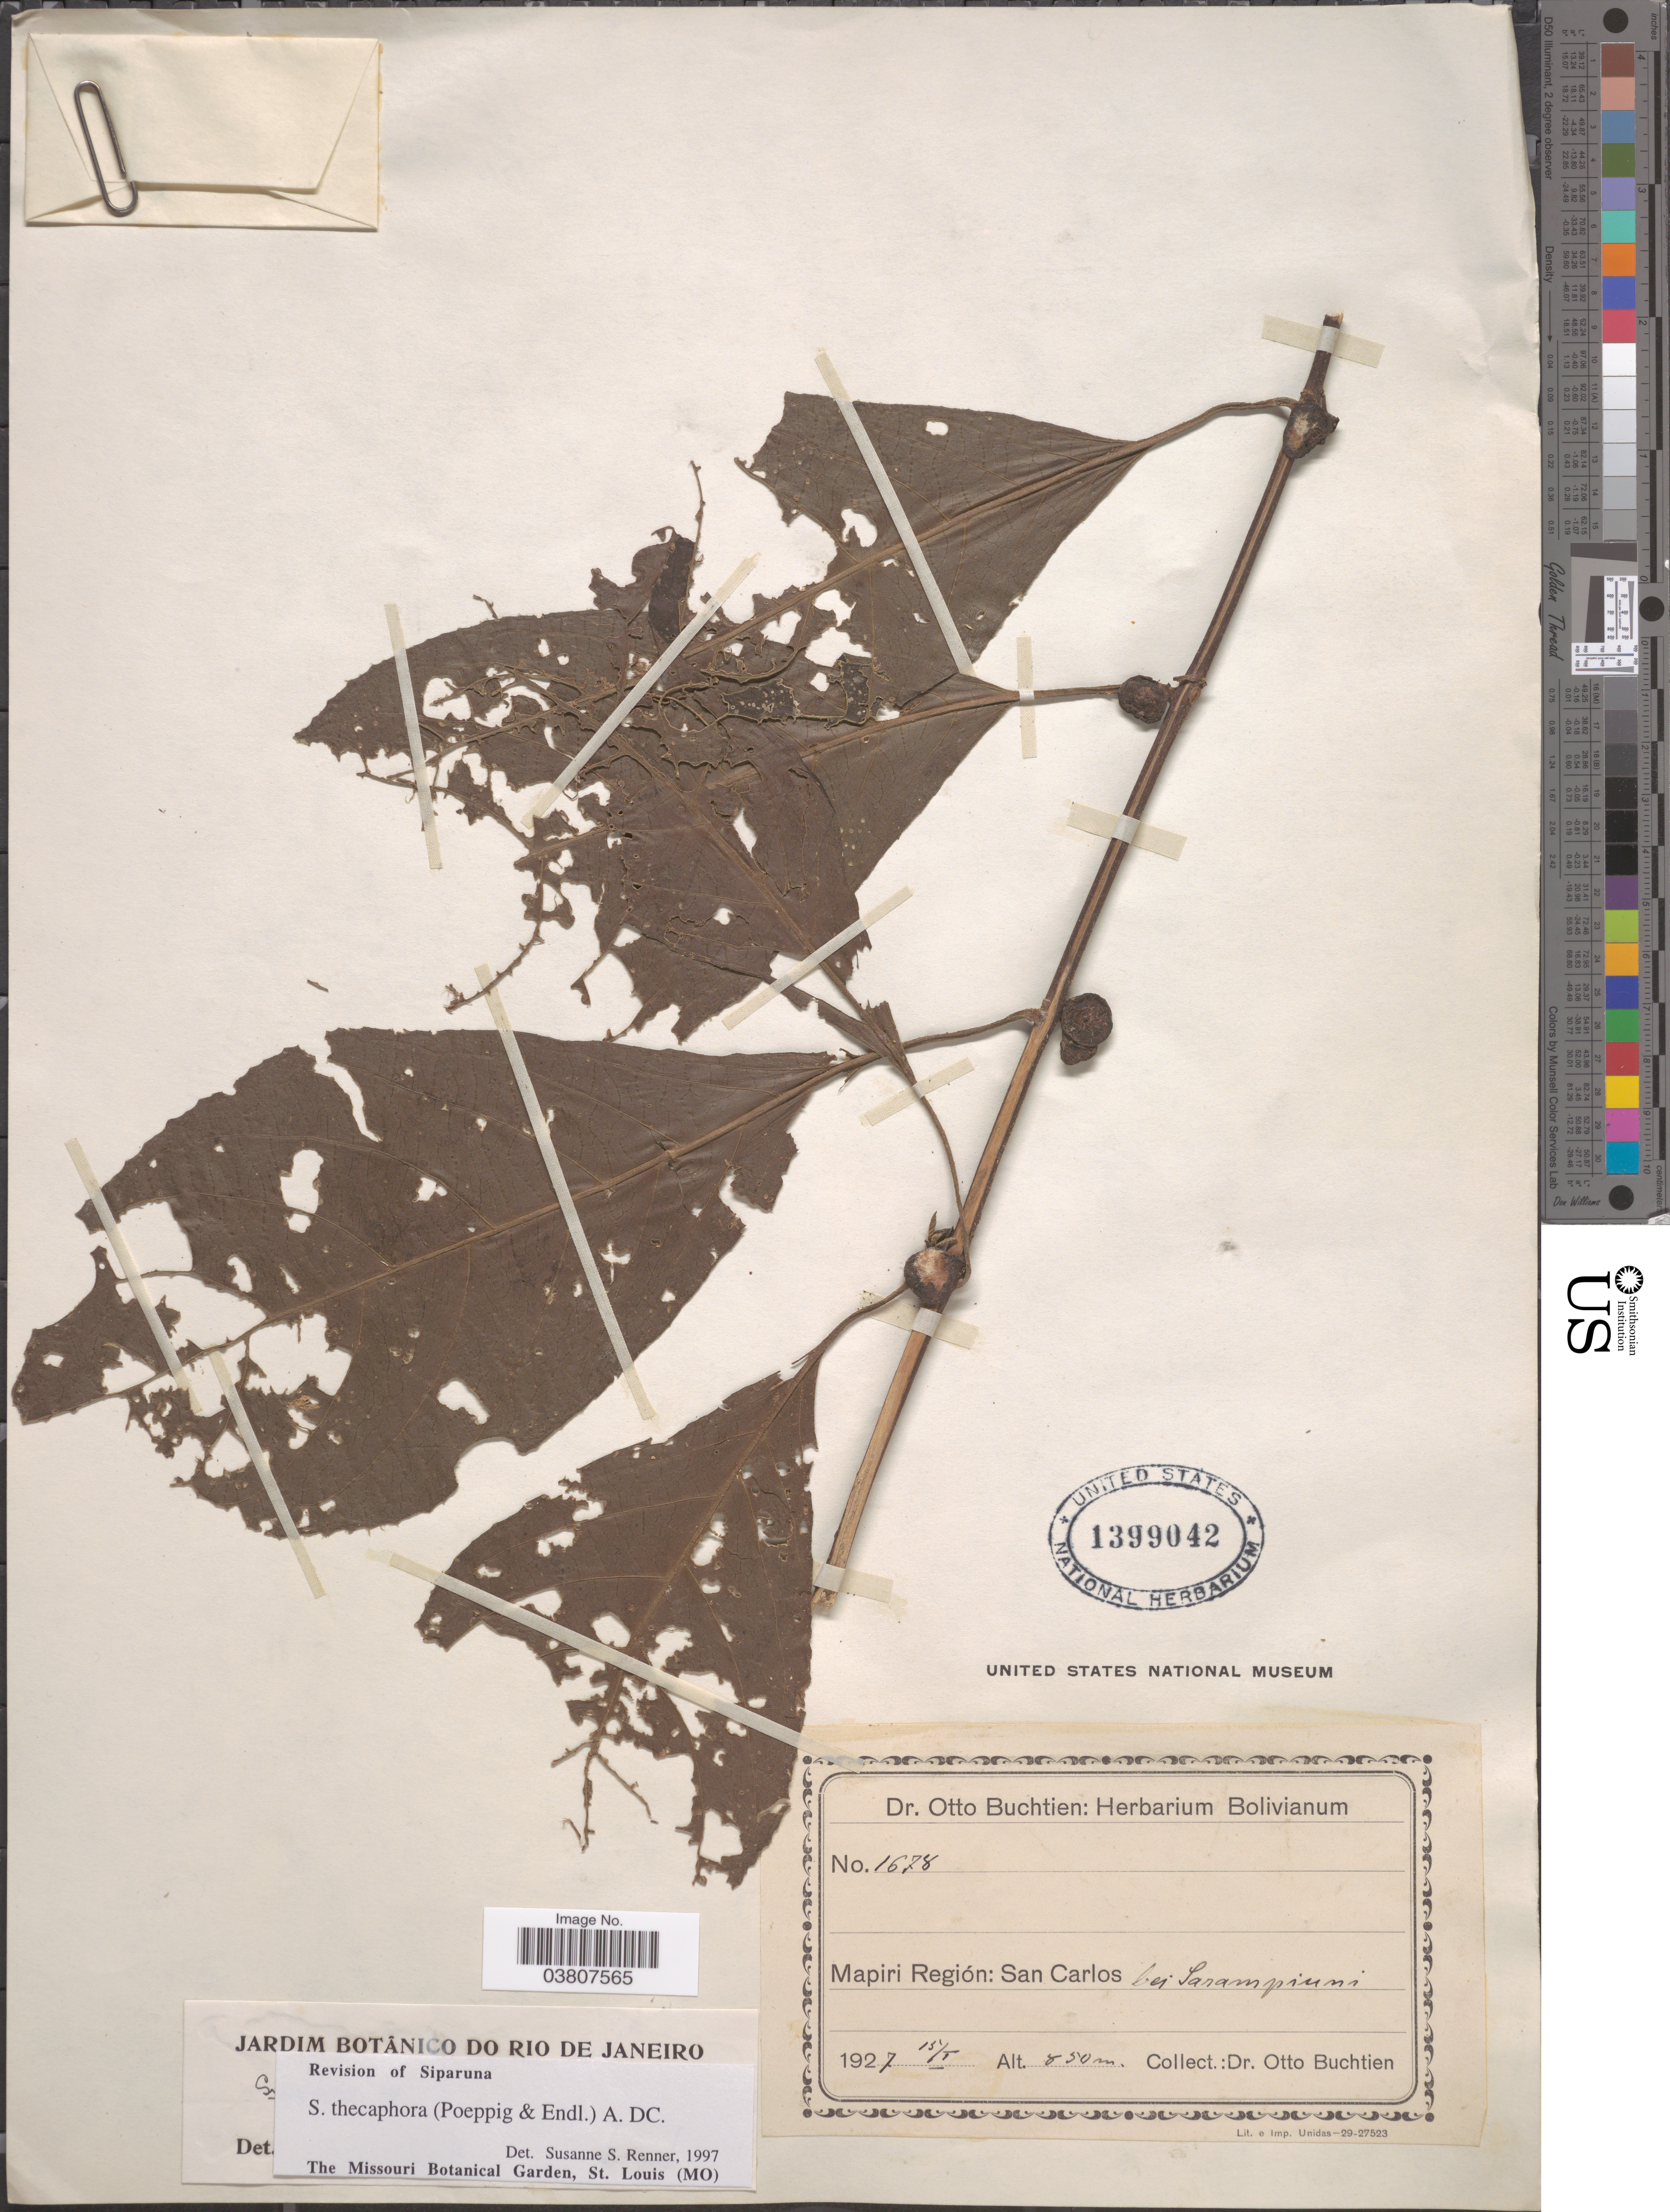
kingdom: Plantae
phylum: Tracheophyta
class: Magnoliopsida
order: Laurales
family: Siparunaceae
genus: Siparuna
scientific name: Siparuna thecaphora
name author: (Poepp. & Endl.) A. DC.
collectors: O. Buchtien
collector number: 1678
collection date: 1927-01-15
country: Bolivia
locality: Mapiri Región: San Carlos. bei Sarampiuni.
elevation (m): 850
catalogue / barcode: US 1399042